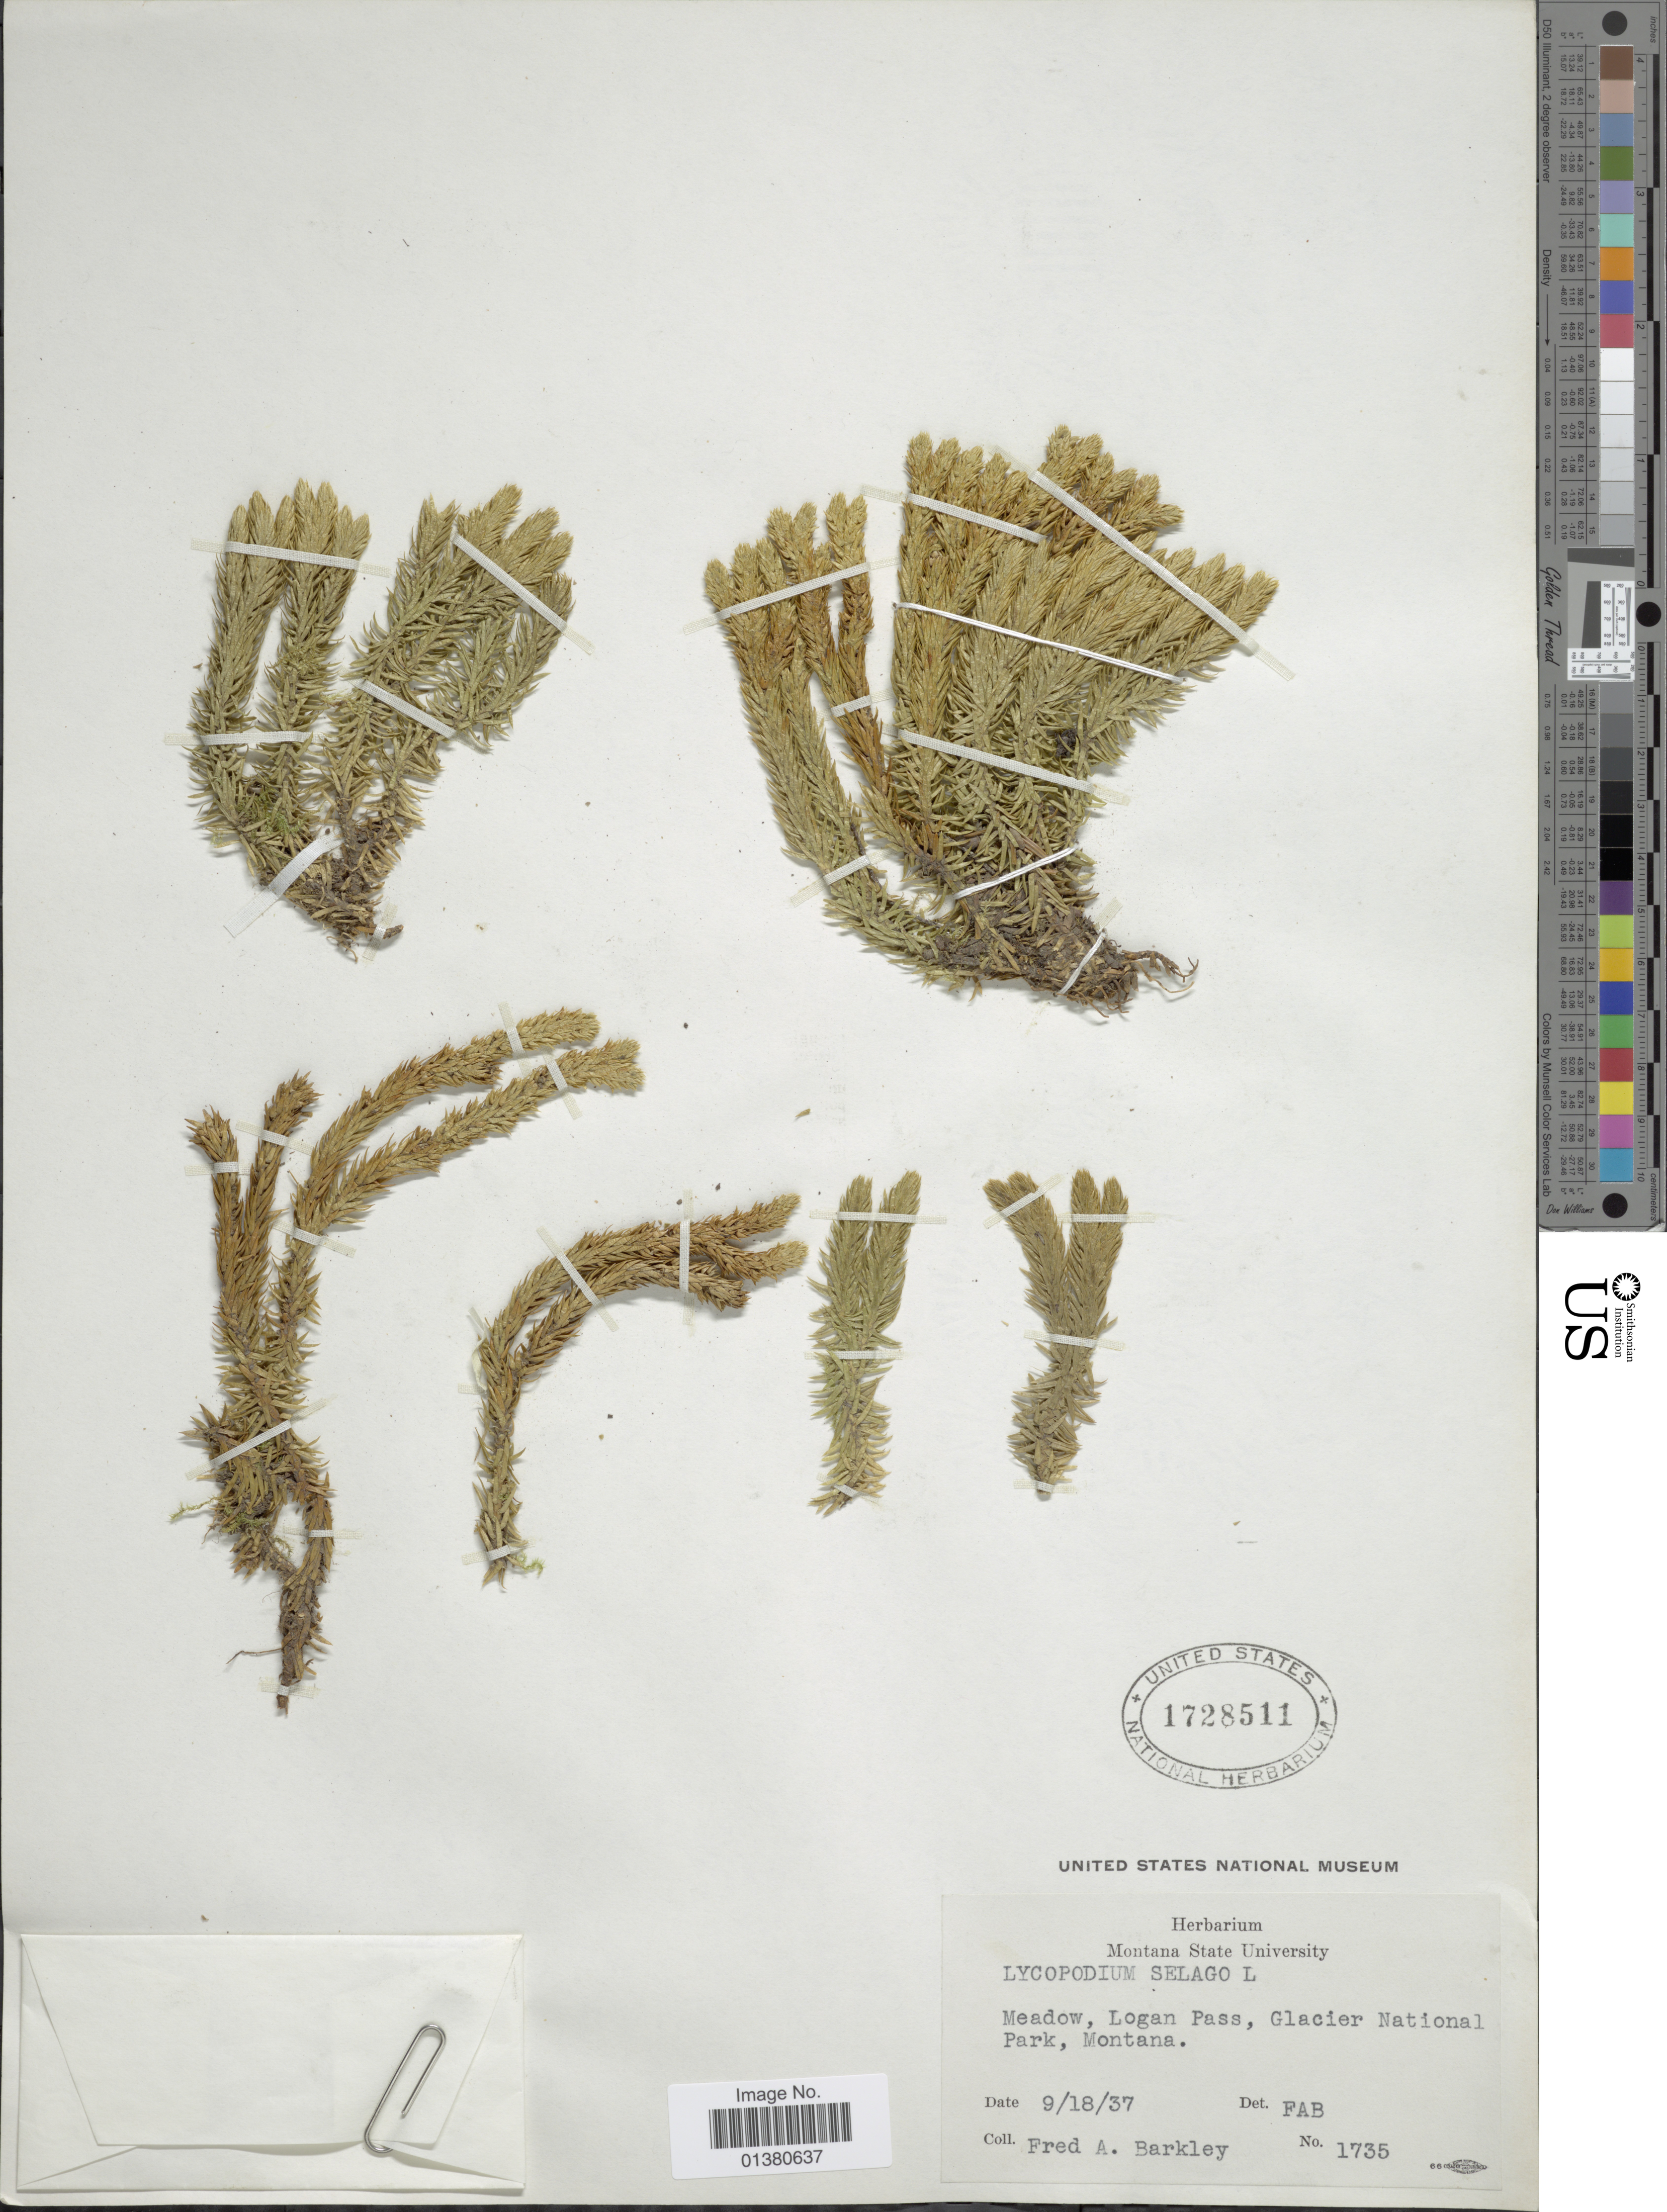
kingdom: Plantae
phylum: Tracheophyta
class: Lycopodiopsida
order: Lycopodiales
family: Lycopodiaceae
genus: Huperzia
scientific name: Huperzia selago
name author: (L.) Bernh. ex Schrank & Mart.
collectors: F. A. Barkley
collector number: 1735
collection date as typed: Transcribed d/m/y: 18/9/37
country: United States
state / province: Montana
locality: Meadow, Logan Pass, Glacier National Park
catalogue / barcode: US 1728511